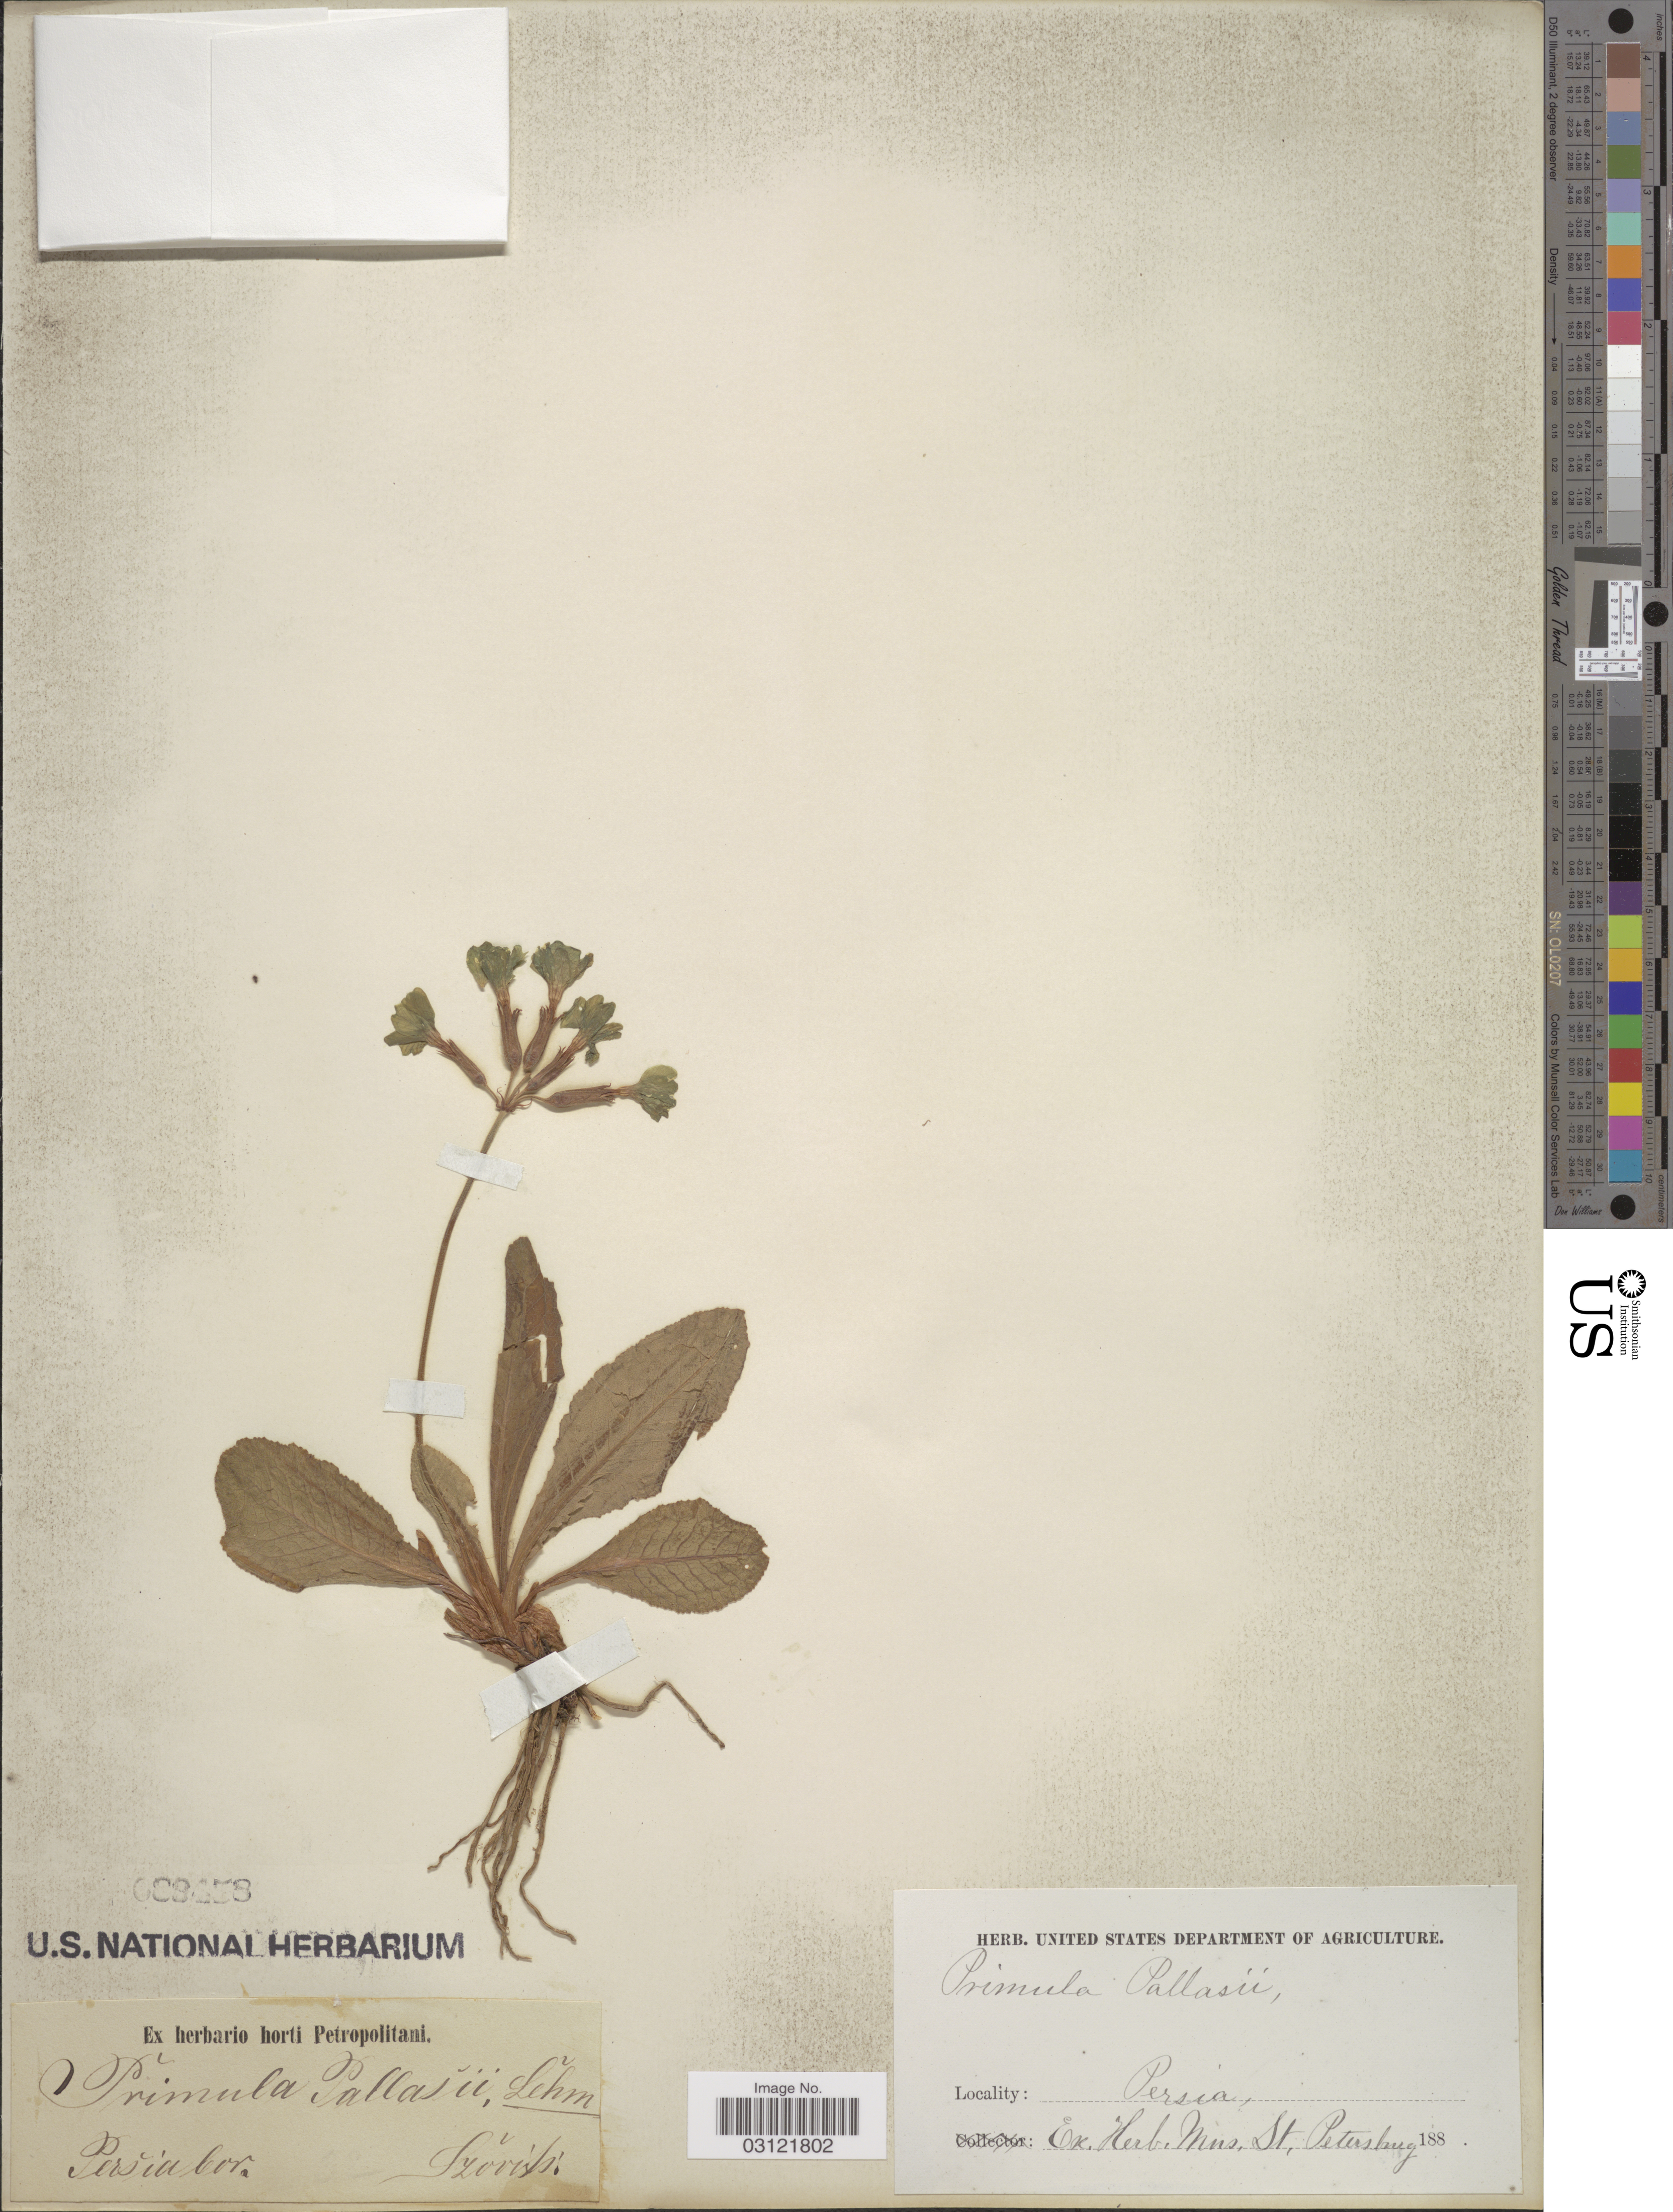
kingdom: Plantae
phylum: Tracheophyta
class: Magnoliopsida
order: Ericales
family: Primulaceae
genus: Primula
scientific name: Primula pallasii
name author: Lehm.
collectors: Szovits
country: Iran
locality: Peršia bor.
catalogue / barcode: US 88458